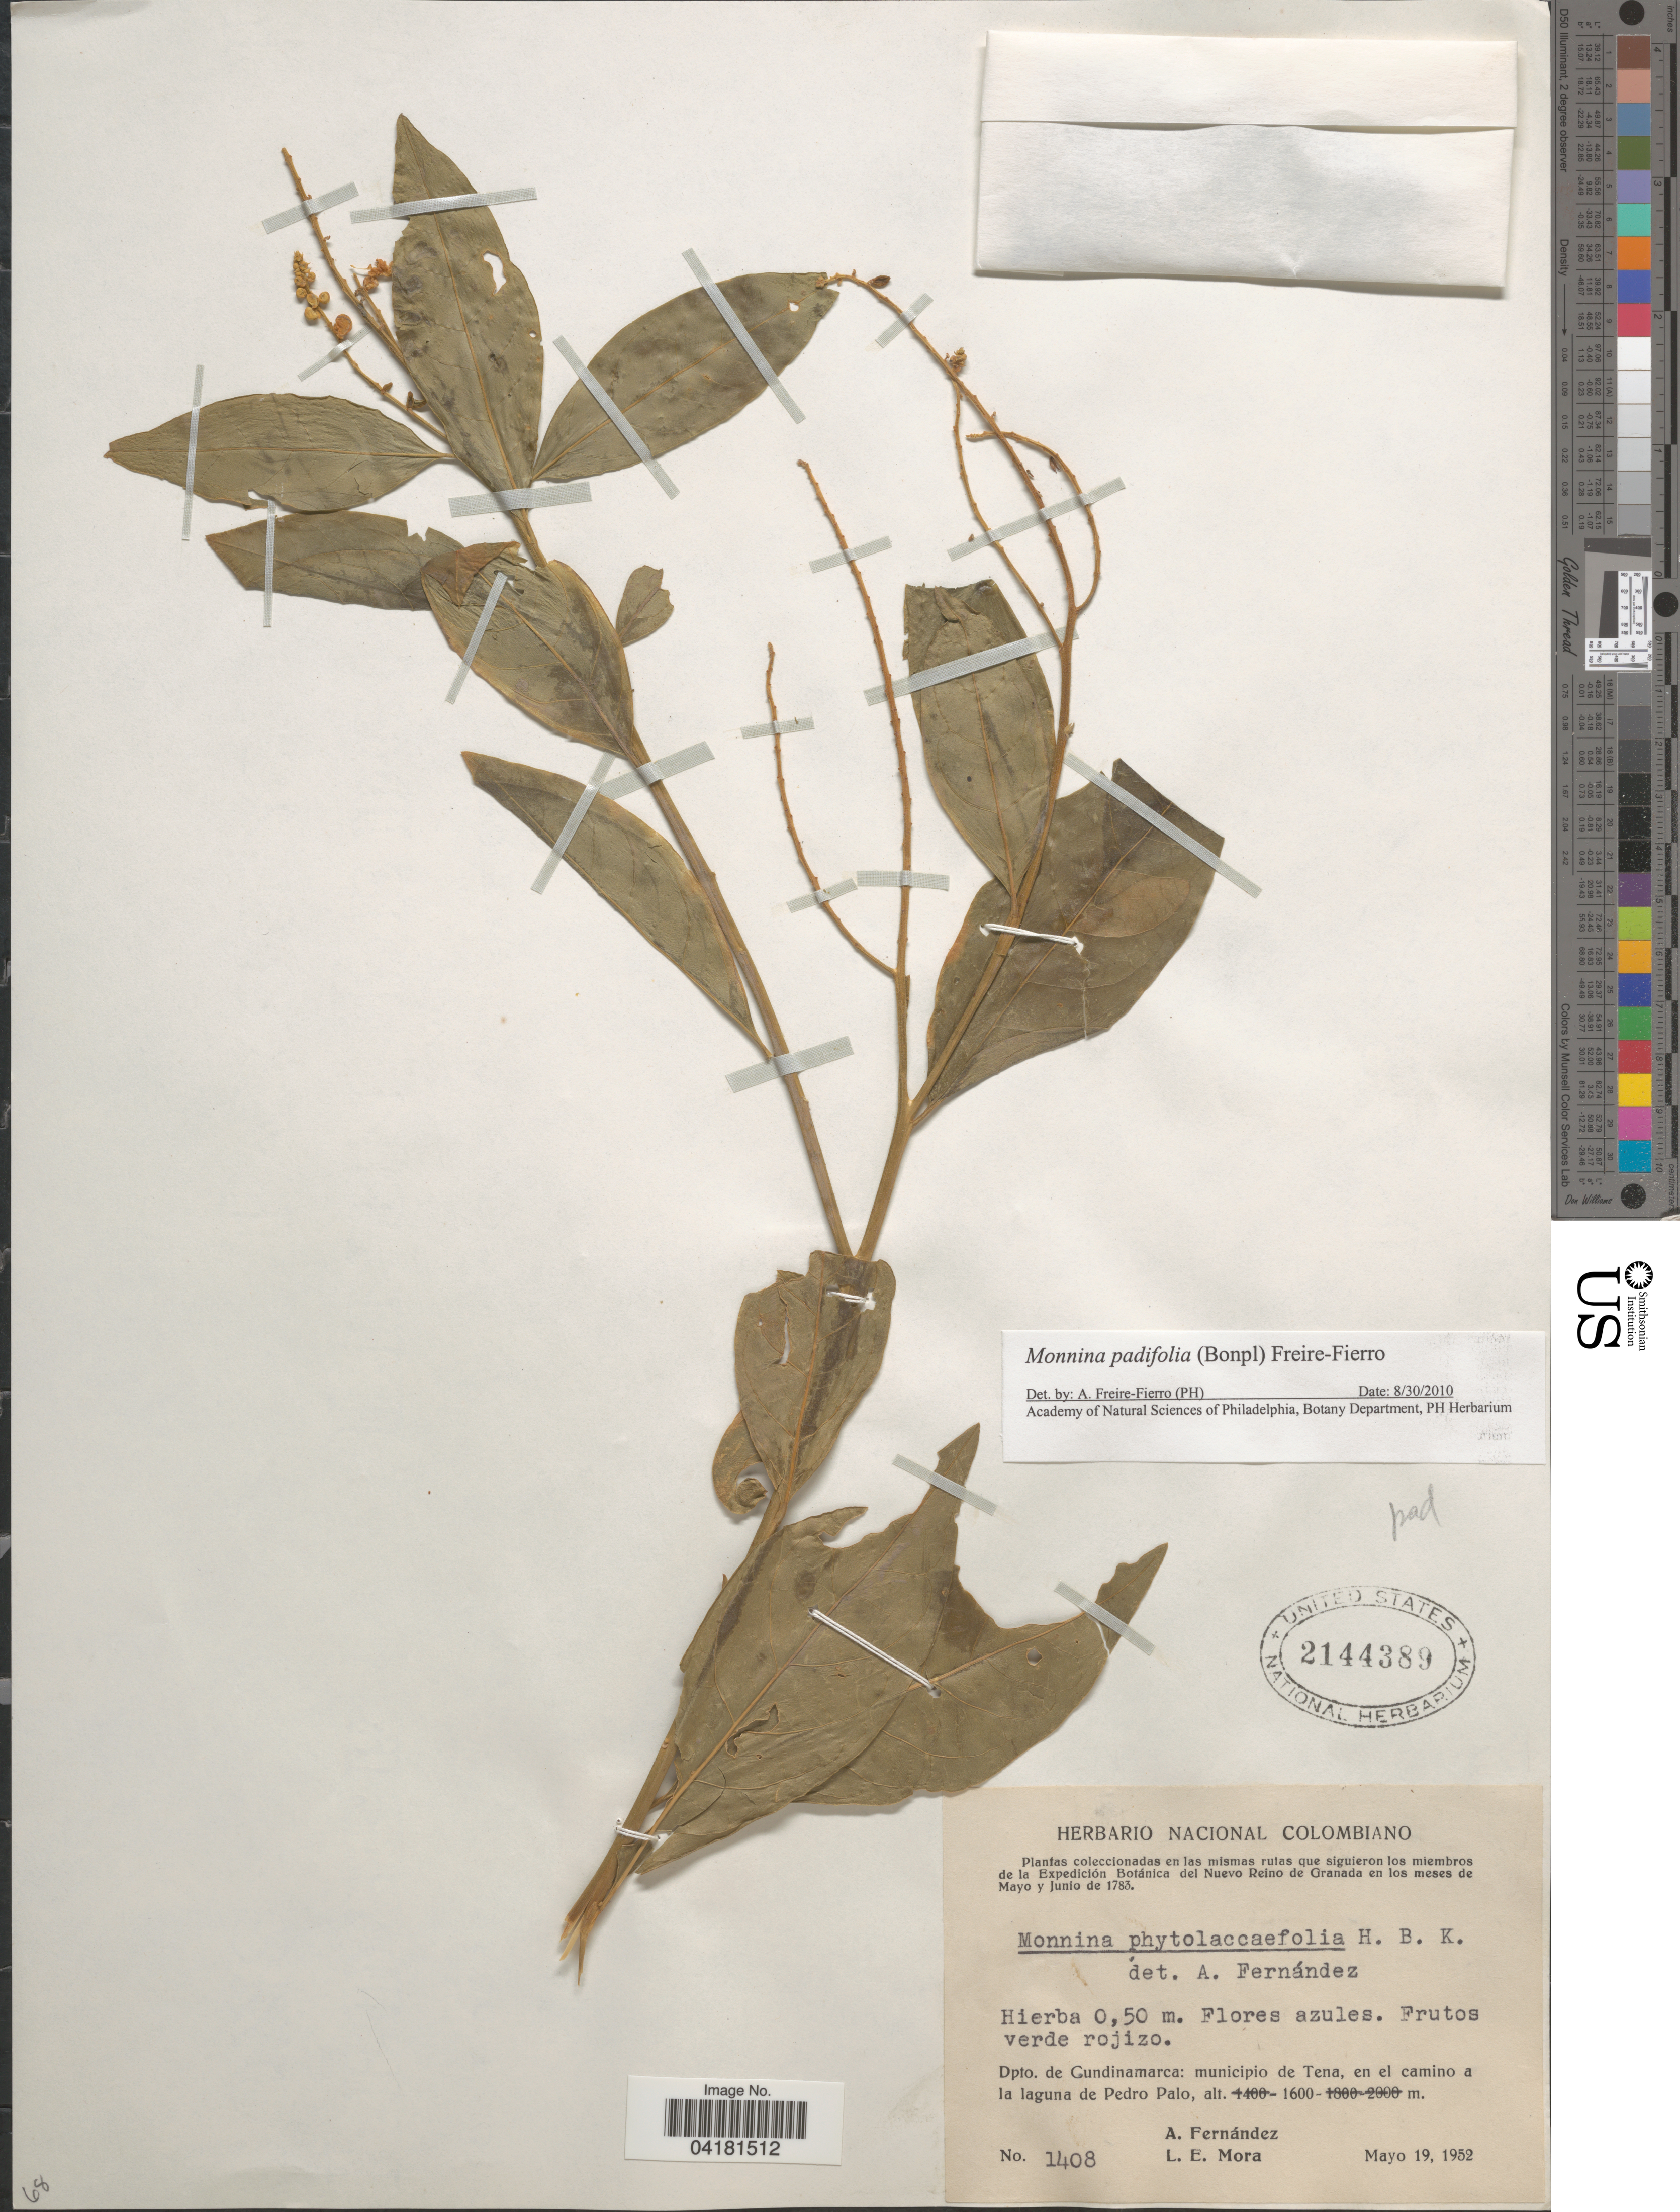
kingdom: Plantae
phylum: Tracheophyta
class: Magnoliopsida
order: Fabales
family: Polygalaceae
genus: Monnina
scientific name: Monnina padifolia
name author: (Bonpl.) Freire-Fierro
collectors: A. Fernández & L. Mora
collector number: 1408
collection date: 1952-05-19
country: Colombia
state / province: Cundinamarca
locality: La Expedición Botánica del Nuevo Reino de Granada en los meses de Mayo y Junio de 1783. Dpto. de Cundinamarca: municipio de Tena, en el camino a la laguna de Pedro Palo.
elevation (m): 1600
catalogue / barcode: US 2144389